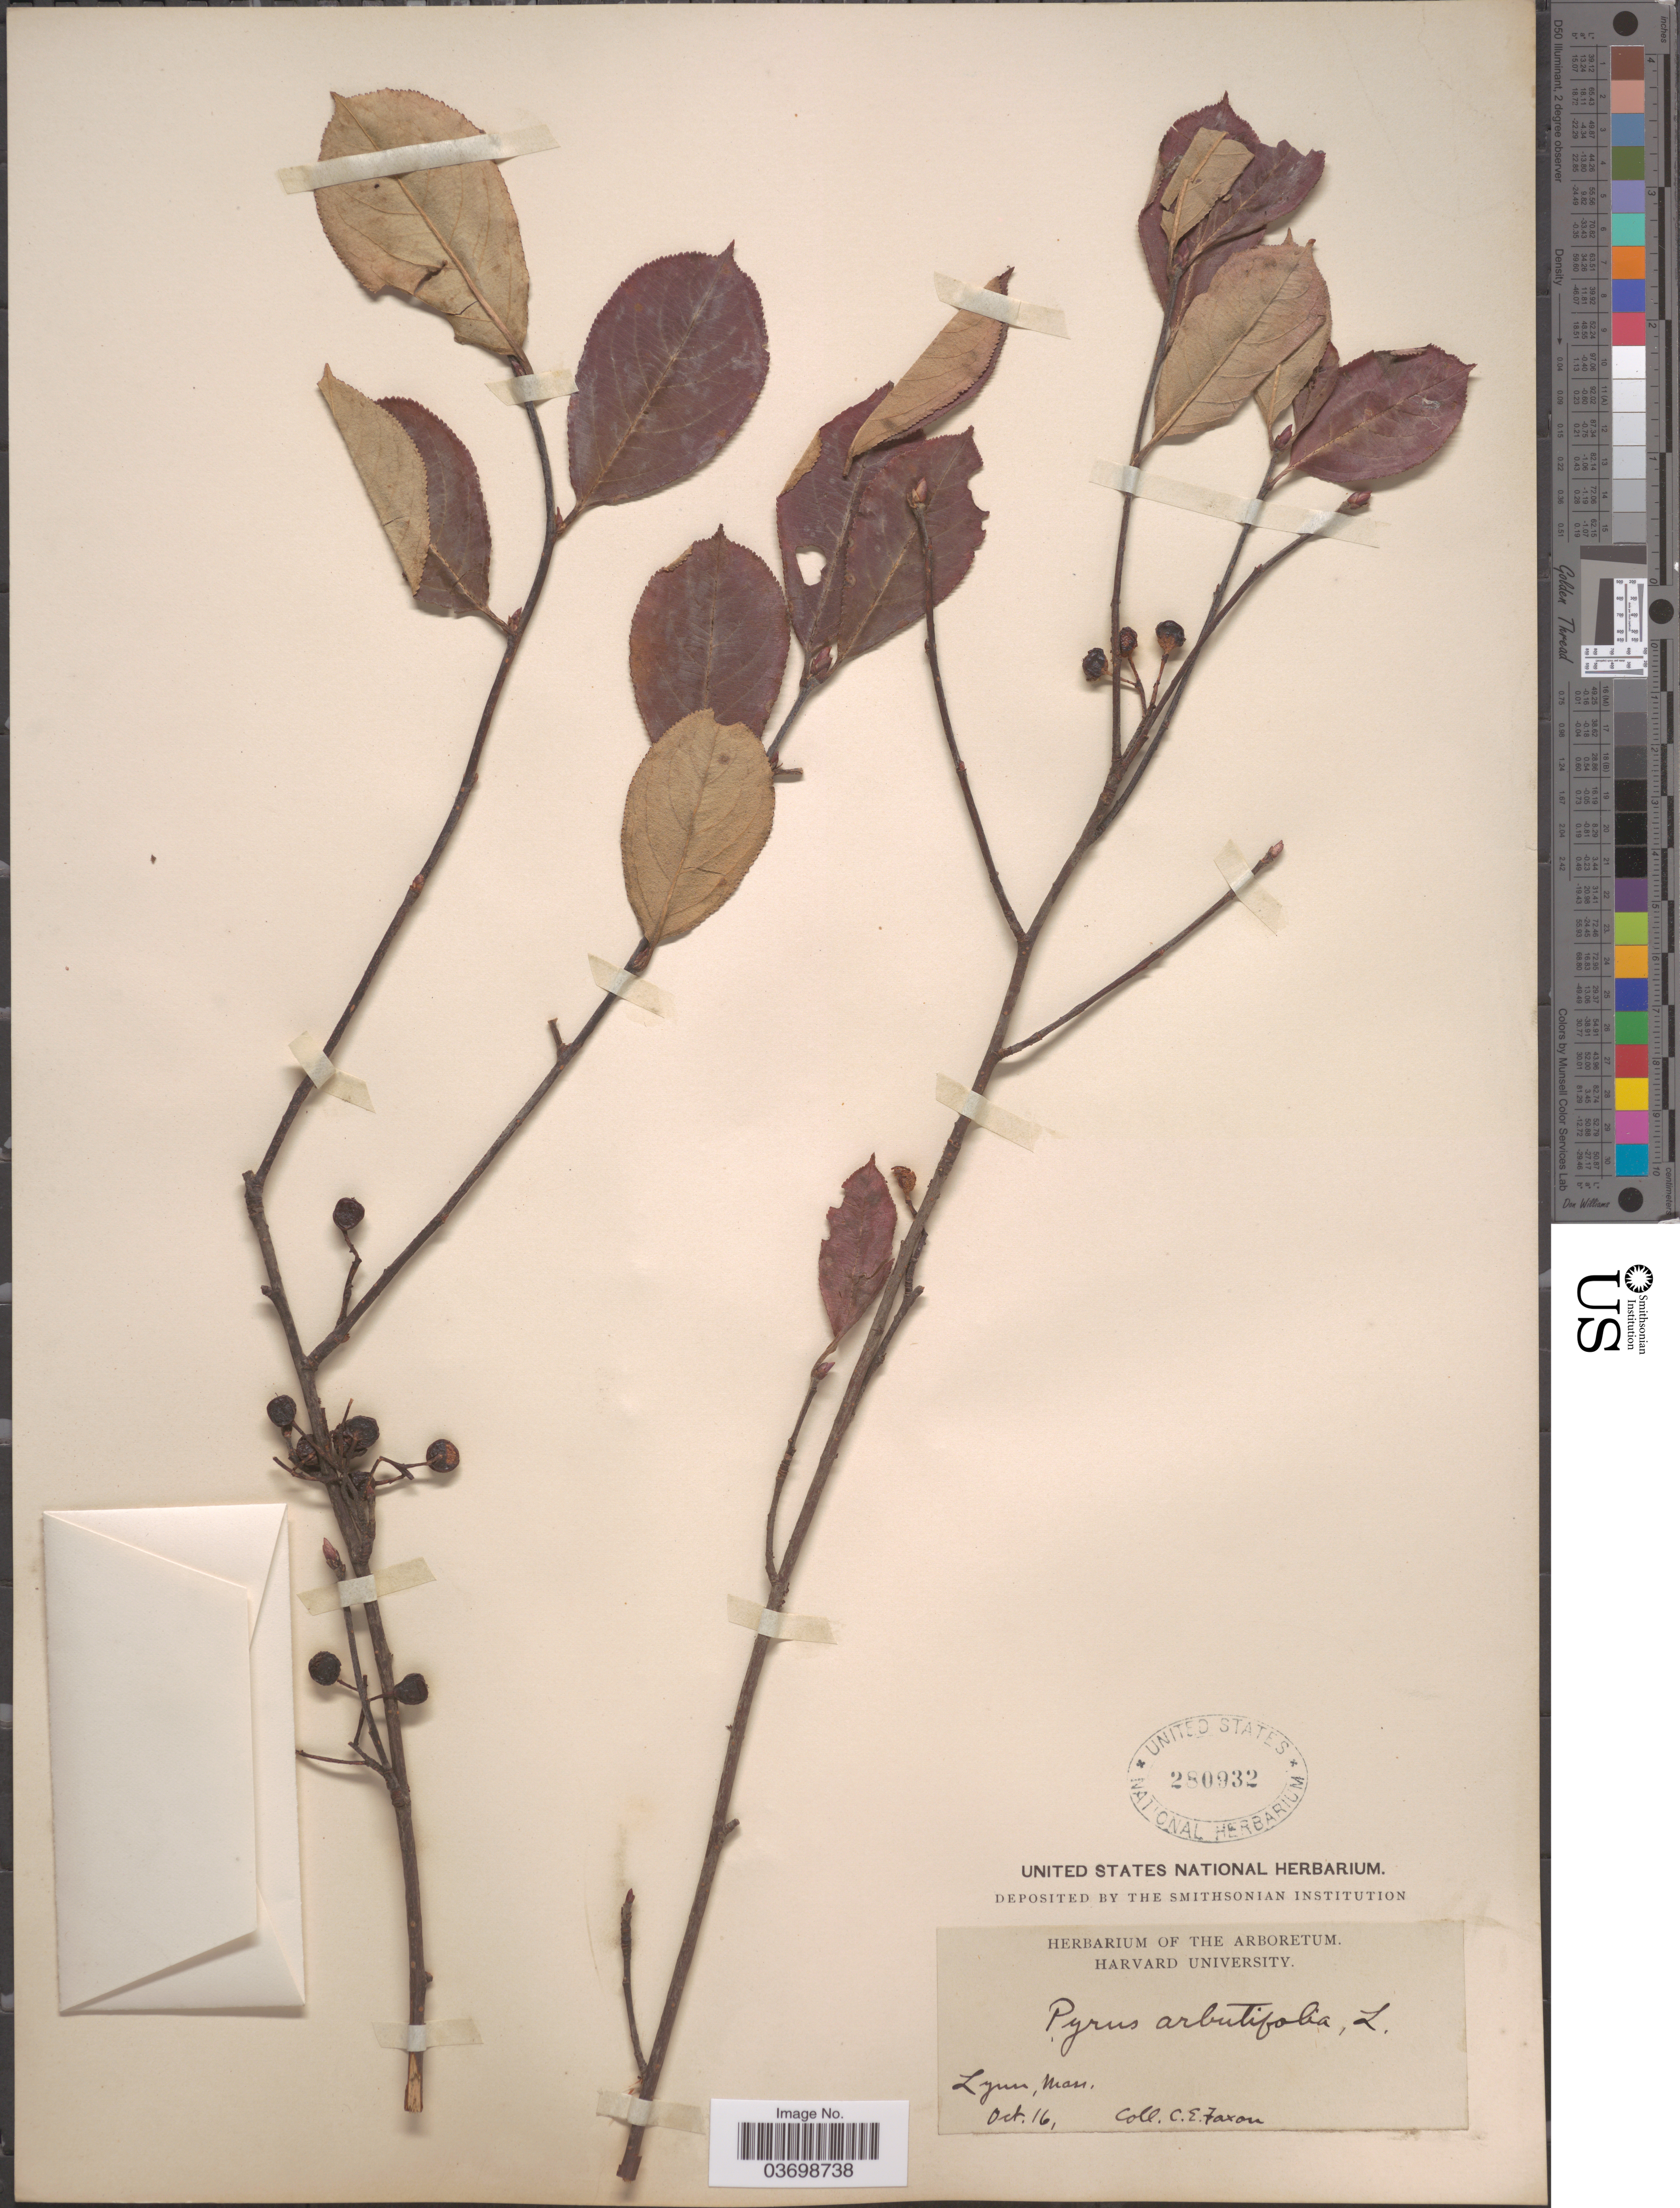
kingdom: Plantae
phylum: Tracheophyta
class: Magnoliopsida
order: Rosales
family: Rosaceae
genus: Aronia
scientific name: Aronia arbutifolia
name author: (L.) Pers.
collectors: C. Faxon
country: United States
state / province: Massachusetts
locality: Lynn.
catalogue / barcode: US 280932